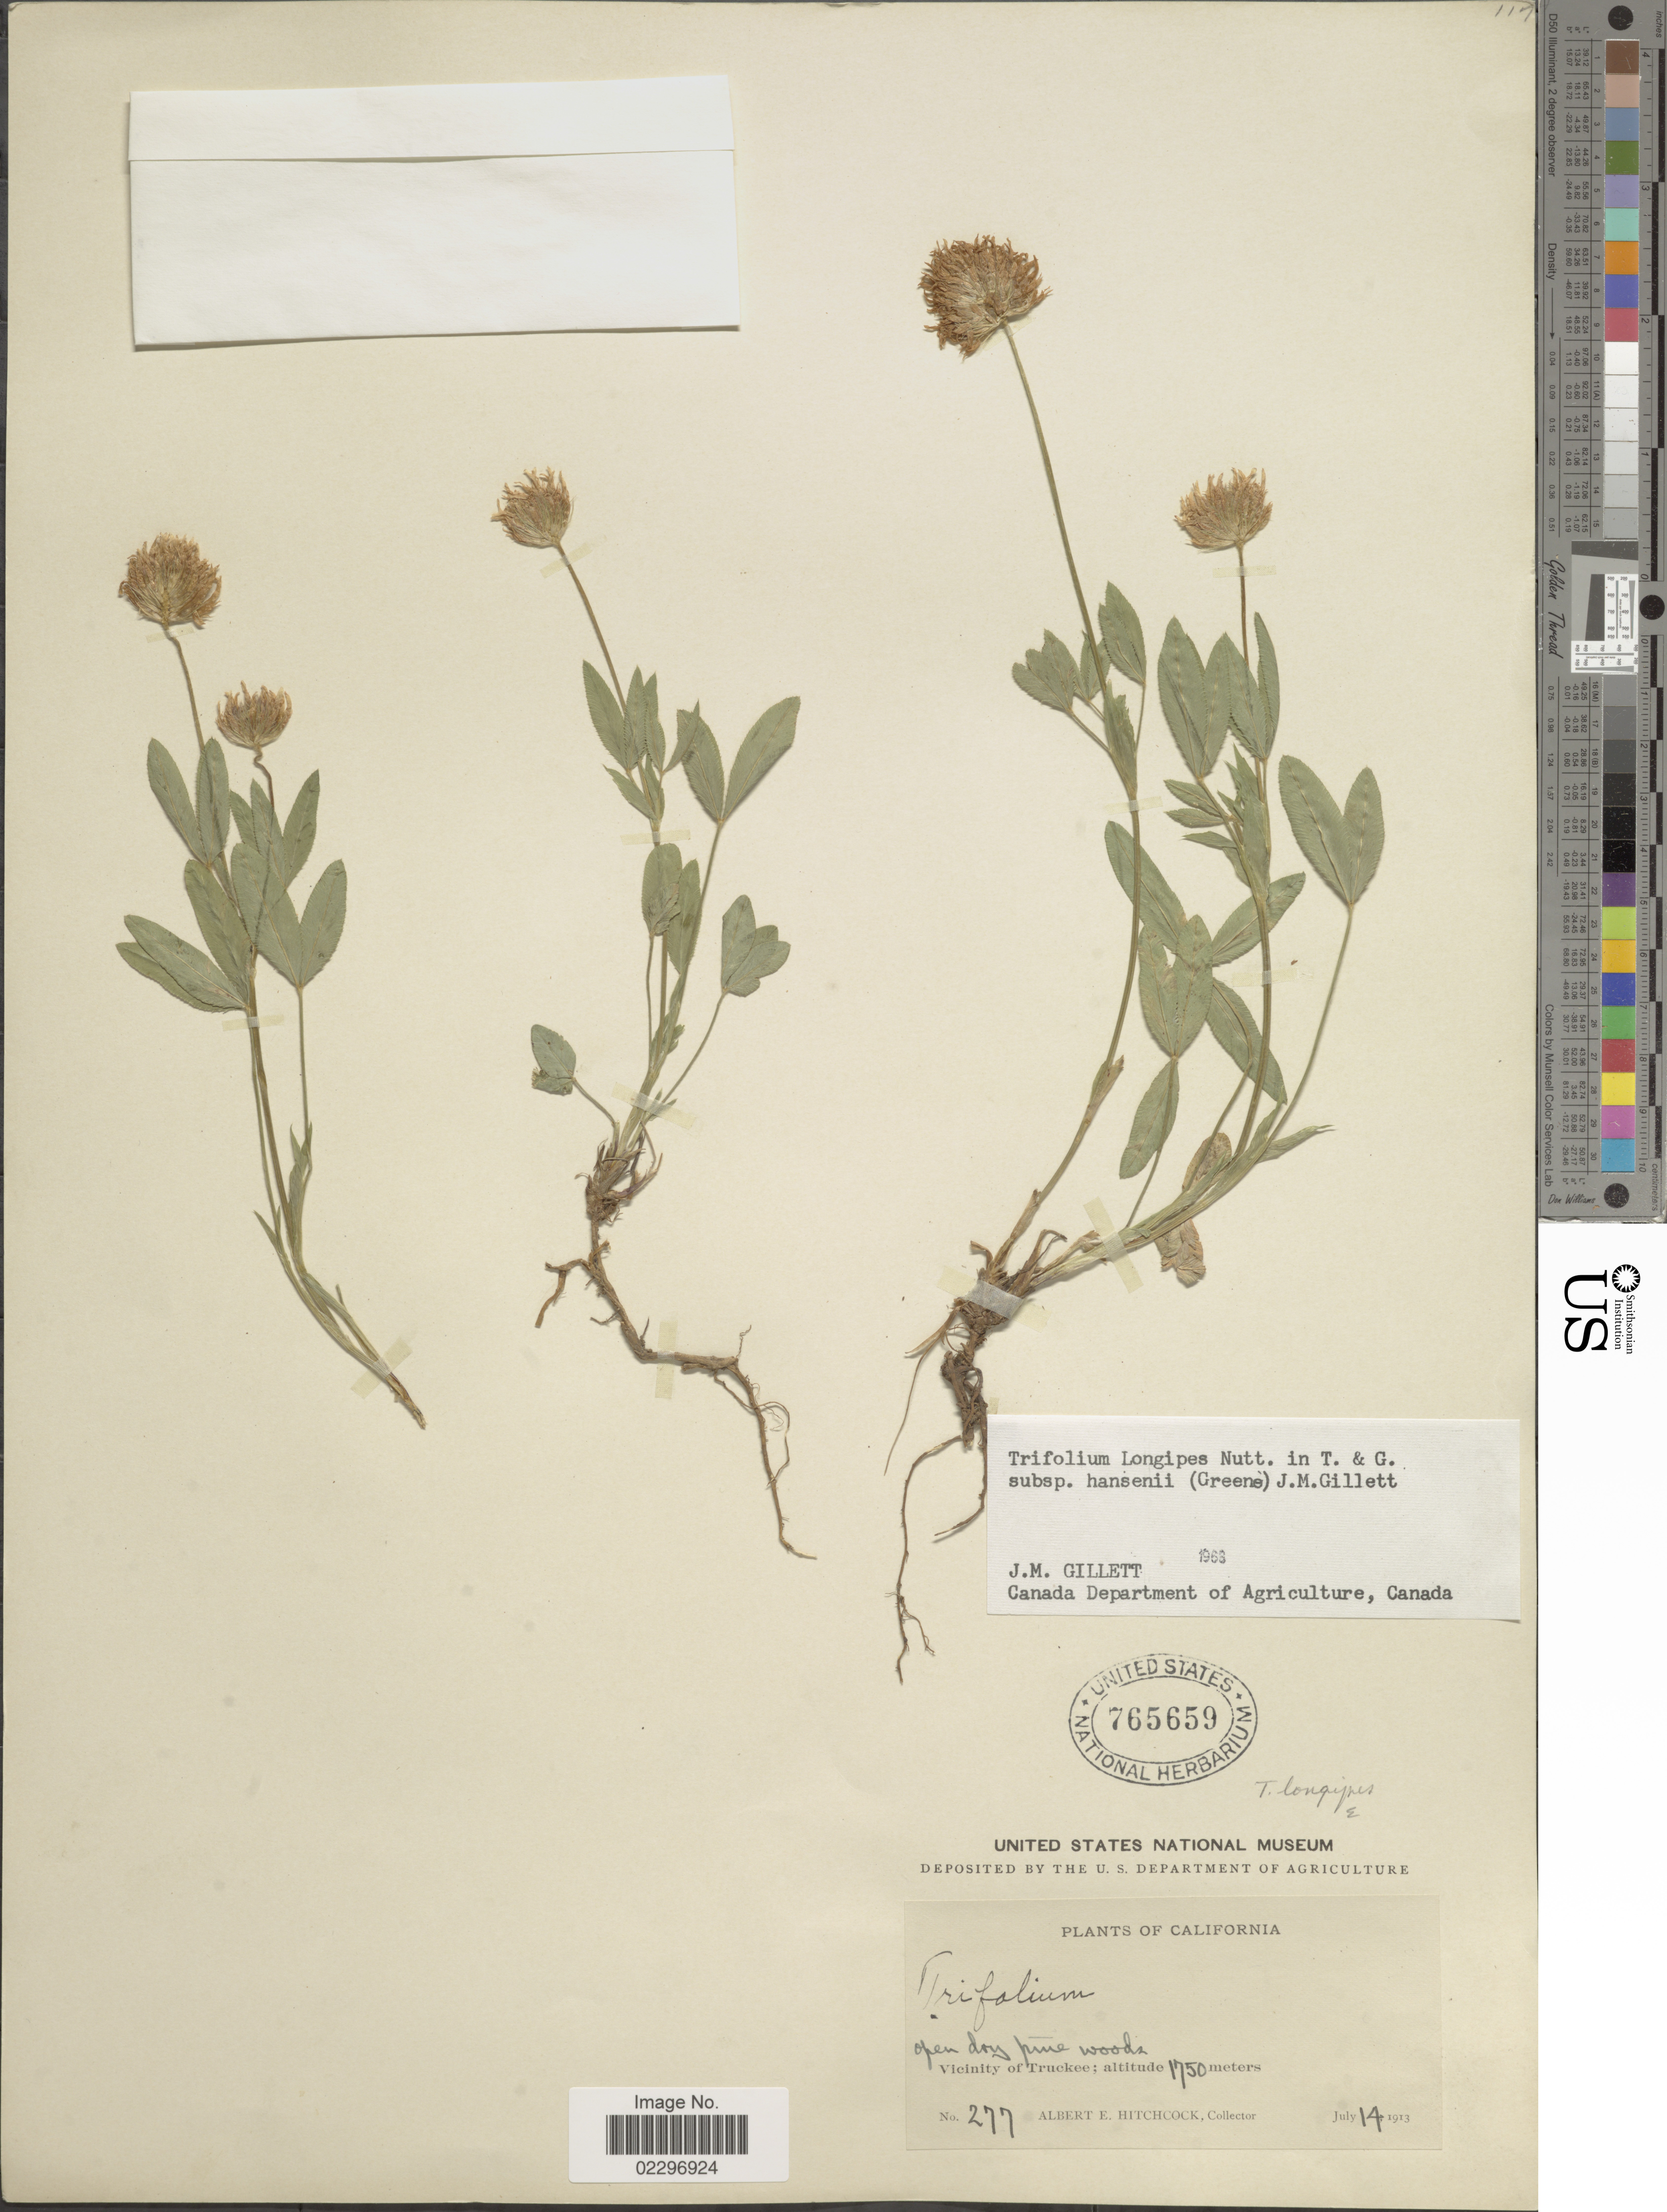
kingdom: Plantae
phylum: Tracheophyta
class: Magnoliopsida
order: Fabales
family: Fabaceae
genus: Trifolium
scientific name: Trifolium longipes subsp. hansenii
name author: (Greene) J.M. Gillett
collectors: A. Hitchcock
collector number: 277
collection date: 1913-07-14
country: United States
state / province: California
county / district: Nevada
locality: Open dry pine woods, Vicinity of Truckee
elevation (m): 1750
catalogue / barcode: US 765659